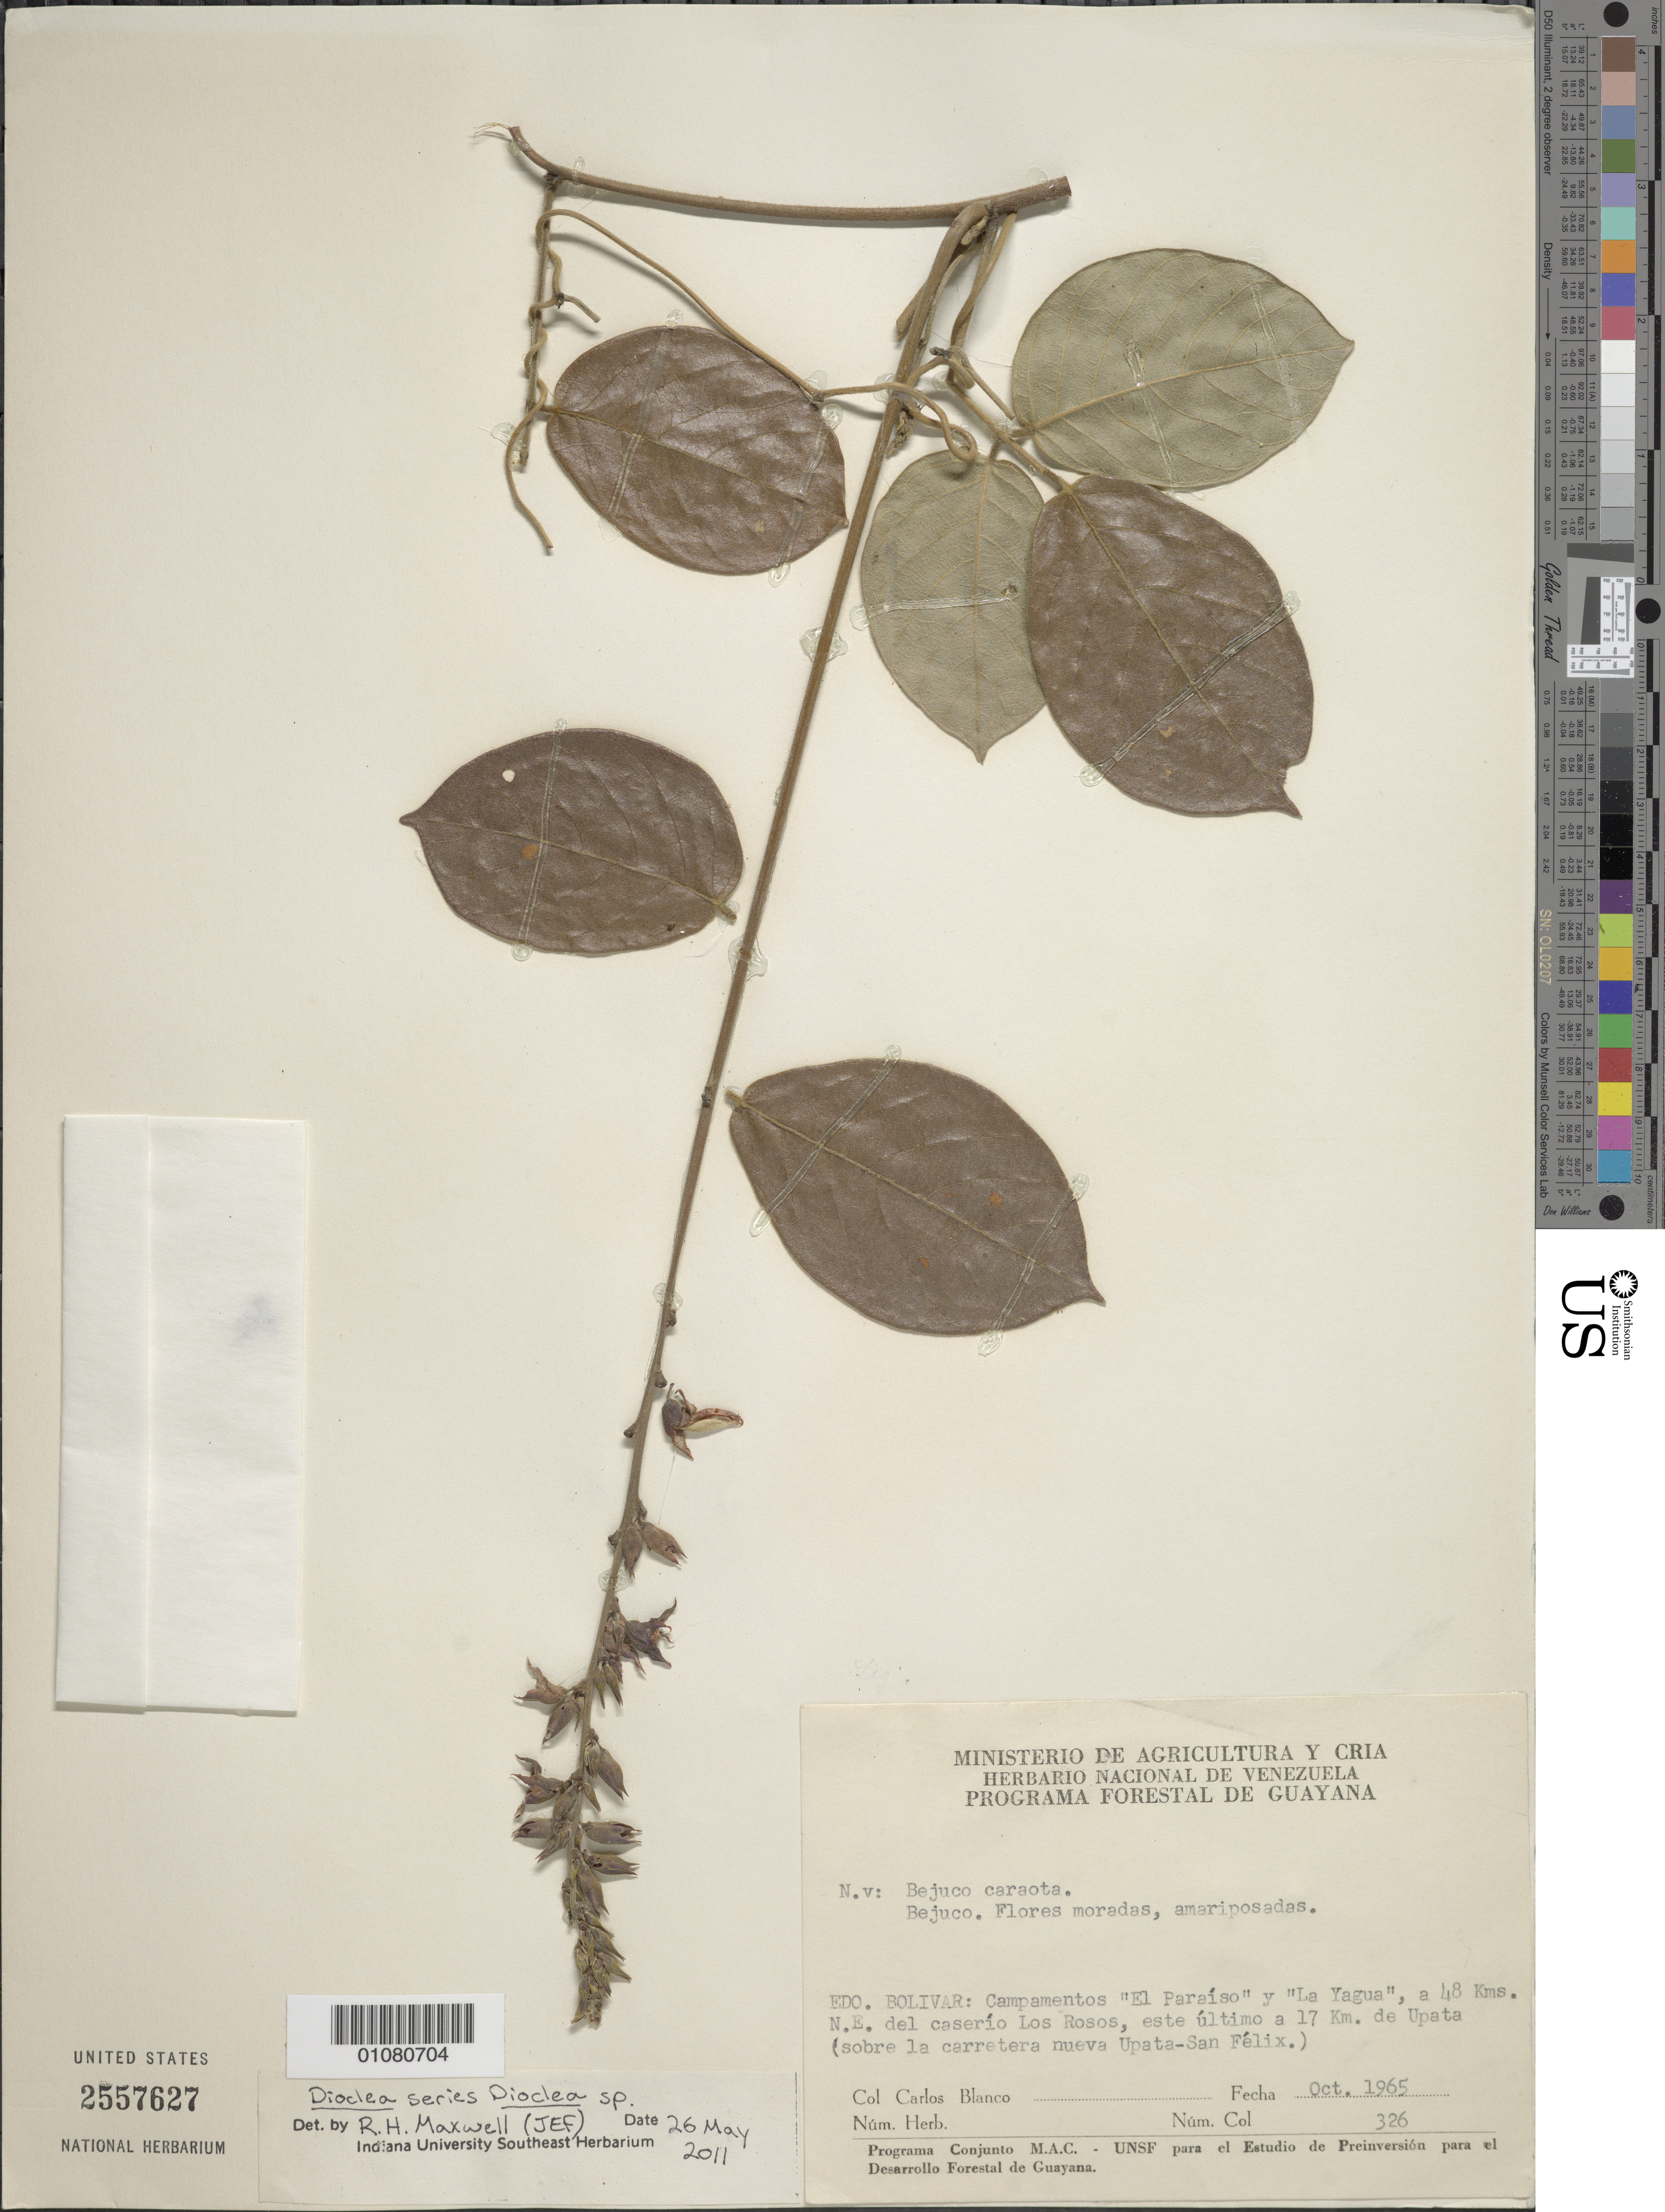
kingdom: Plantae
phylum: Tracheophyta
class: Magnoliopsida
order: Fabales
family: Fabaceae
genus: Dioclea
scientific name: Dioclea sp.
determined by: Maxwell, R. H., (JEF), Indiana University Southeast (UNITED STATES)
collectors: C. A. Blanco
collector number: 326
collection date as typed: Oct-65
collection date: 1965-10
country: Venezuela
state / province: Bolívar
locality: Campamentos "El Paraiso" y "La Yagua", 48 km NE del caserío Los Rosos, 17 km E de Upata (sobre la carretera nueva Upata-San Felix)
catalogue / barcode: US 2557627